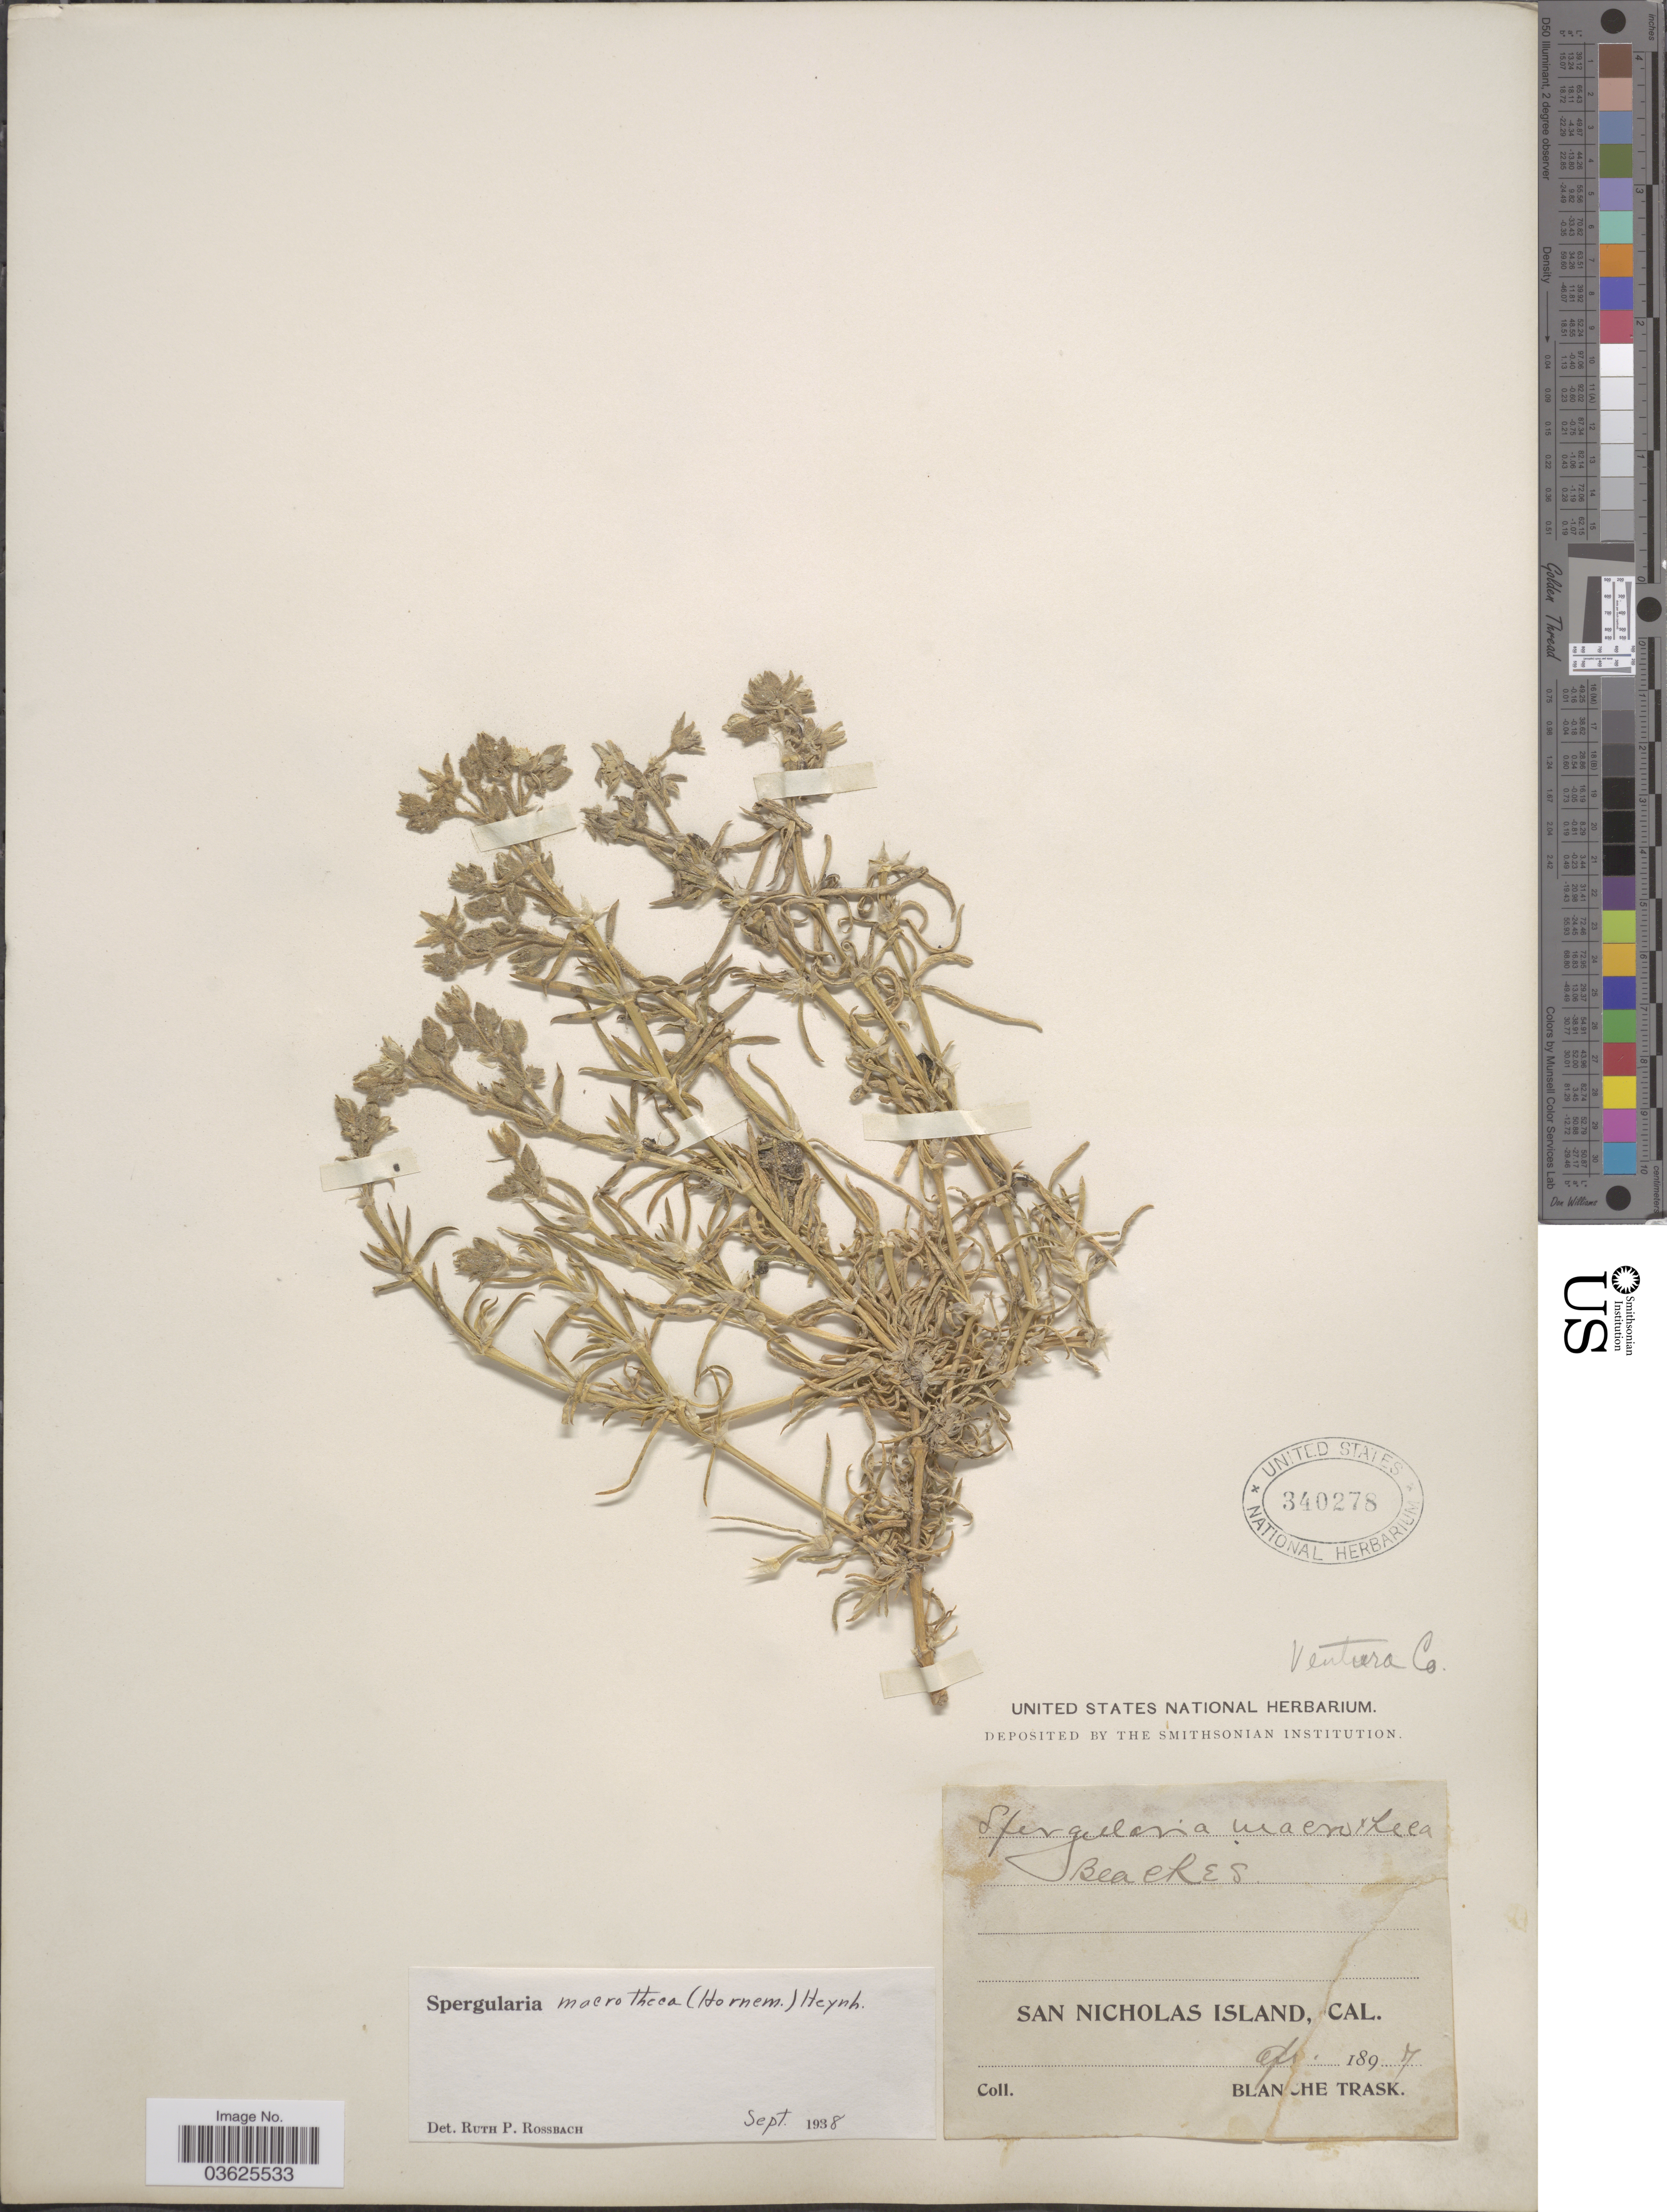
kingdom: Plantae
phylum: Tracheophyta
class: Magnoliopsida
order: Caryophyllales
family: Caryophyllaceae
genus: Spergularia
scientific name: Spergularia macrotheca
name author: (Hornem.) Heynh.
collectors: B. Trask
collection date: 1897-04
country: United States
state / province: California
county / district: Ventura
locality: Ventura Co. San Nicholas Island.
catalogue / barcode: US 340278